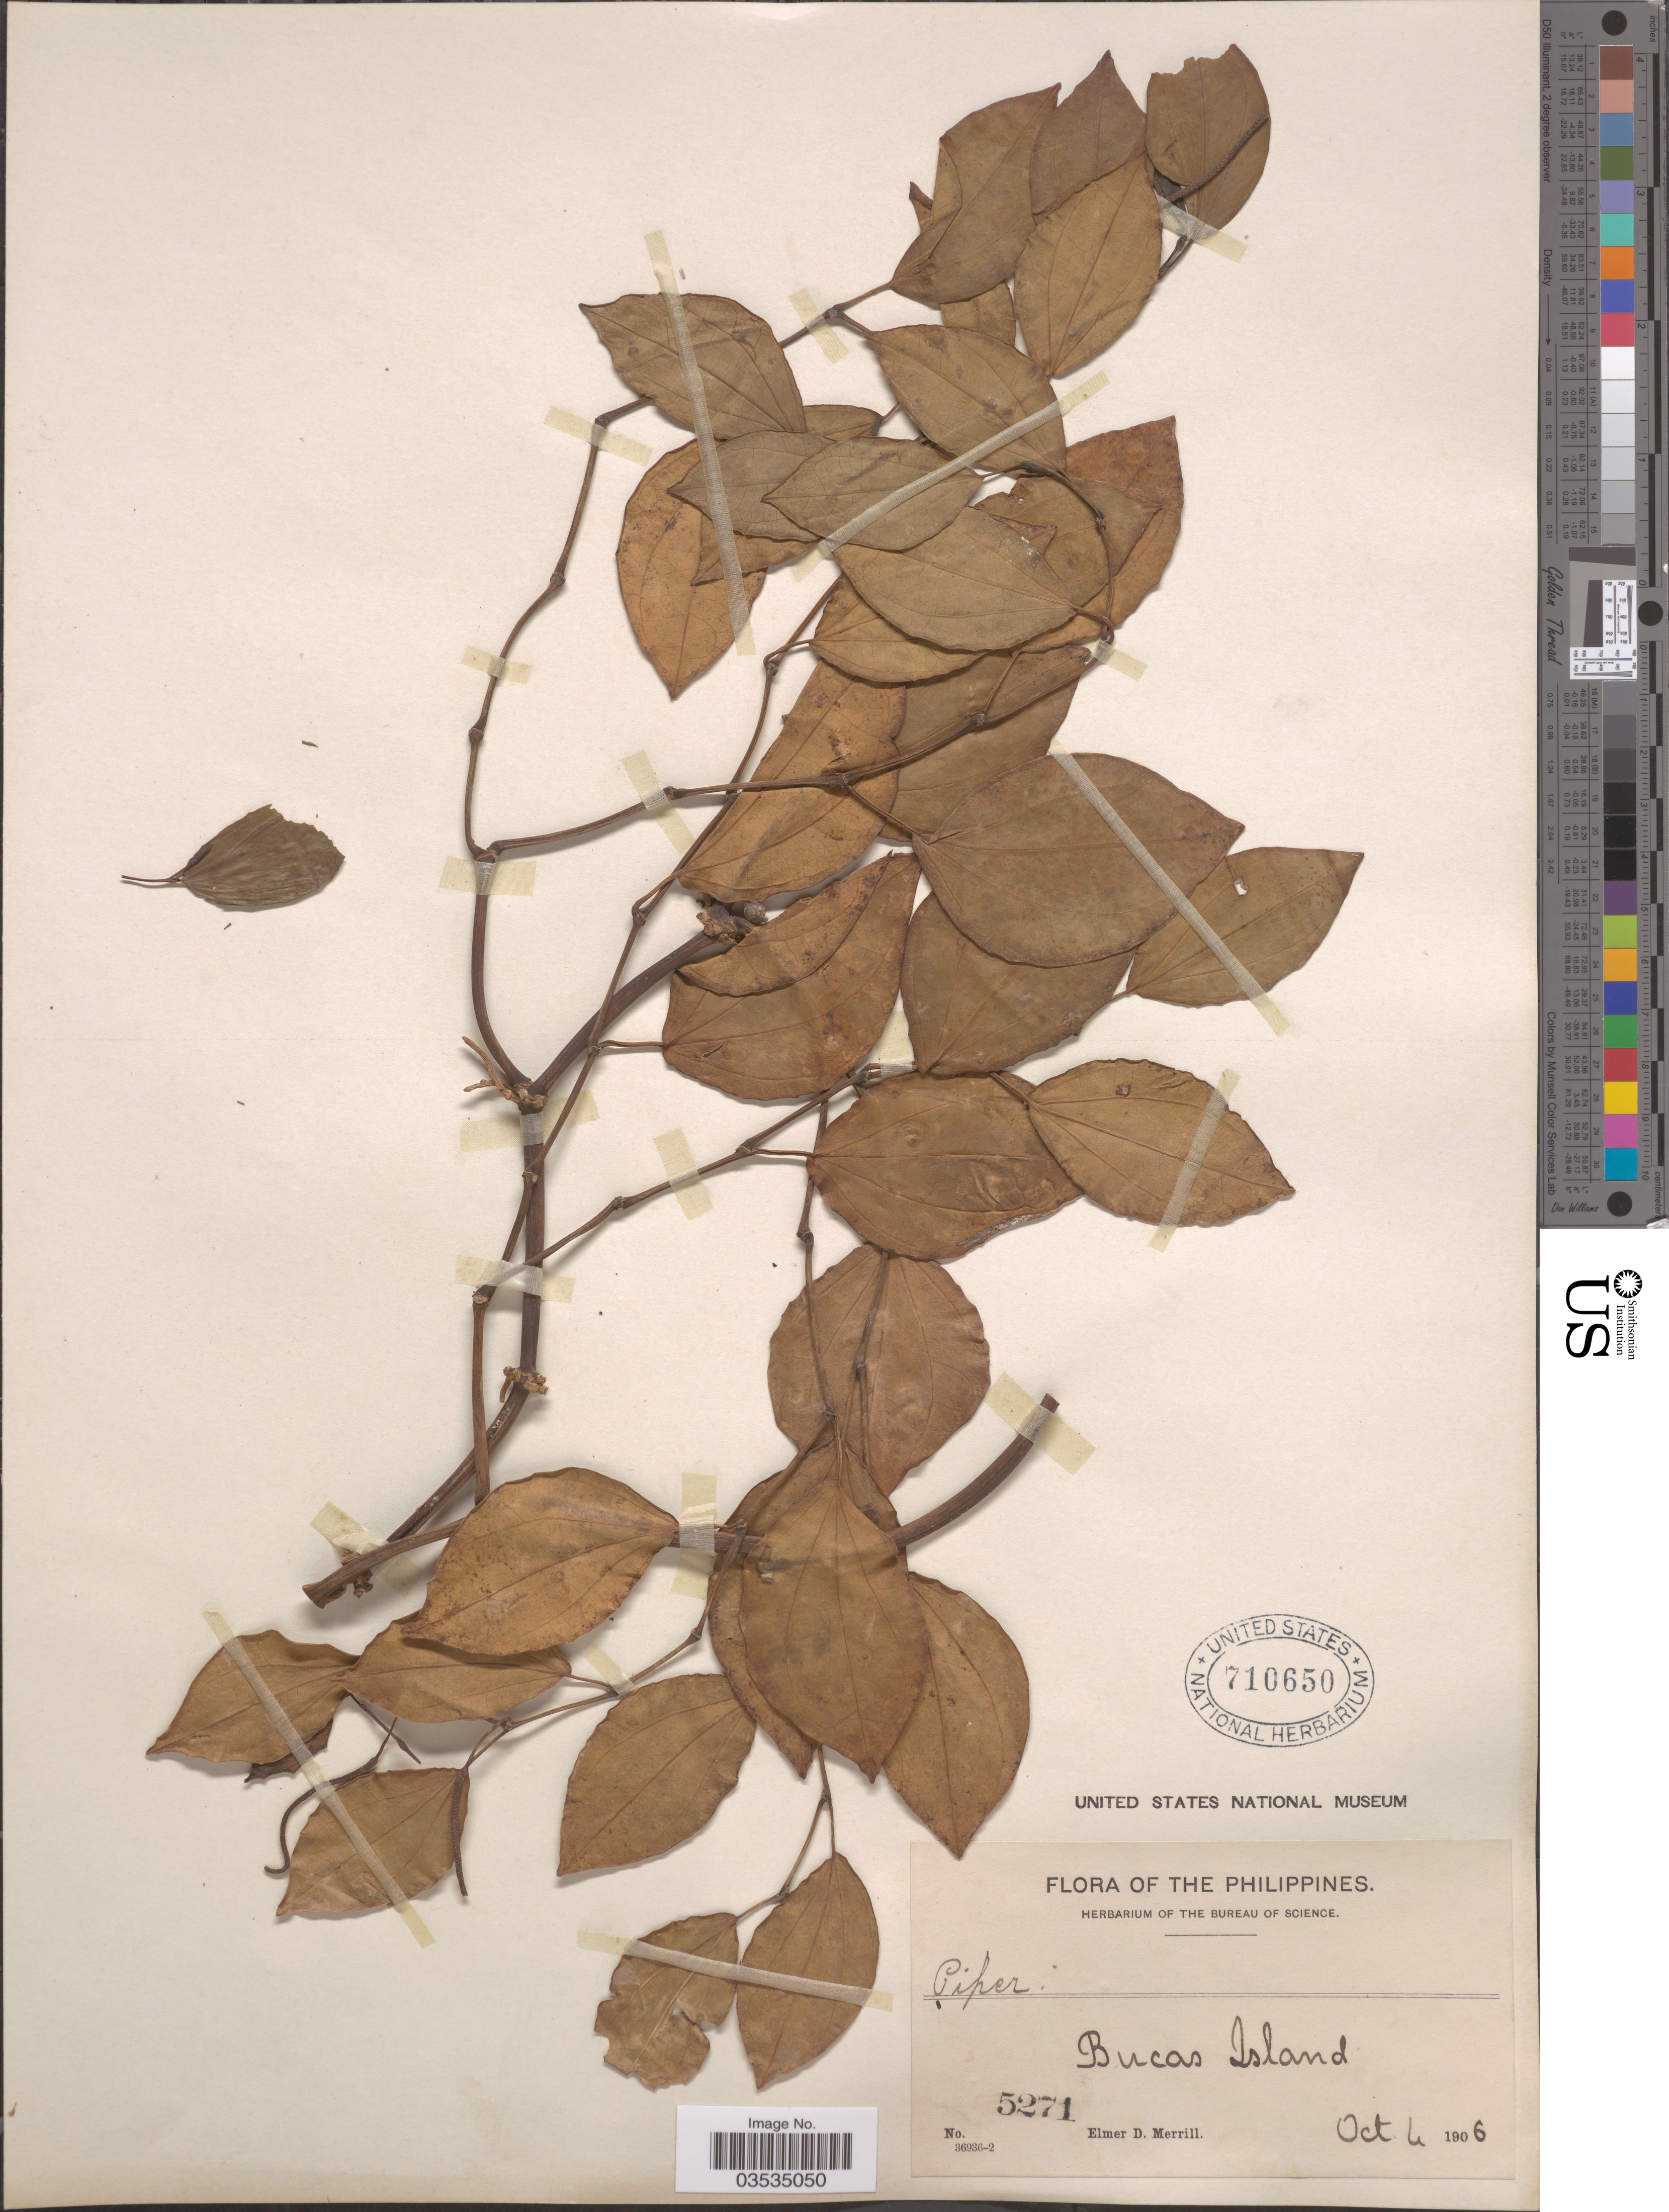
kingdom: Plantae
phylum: Tracheophyta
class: Magnoliopsida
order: Piperales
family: Piperaceae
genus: Piper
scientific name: Piper sp.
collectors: E. D. Merrill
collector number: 5271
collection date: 1906-10-04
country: Philippines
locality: Bucas Island.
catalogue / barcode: US 710650